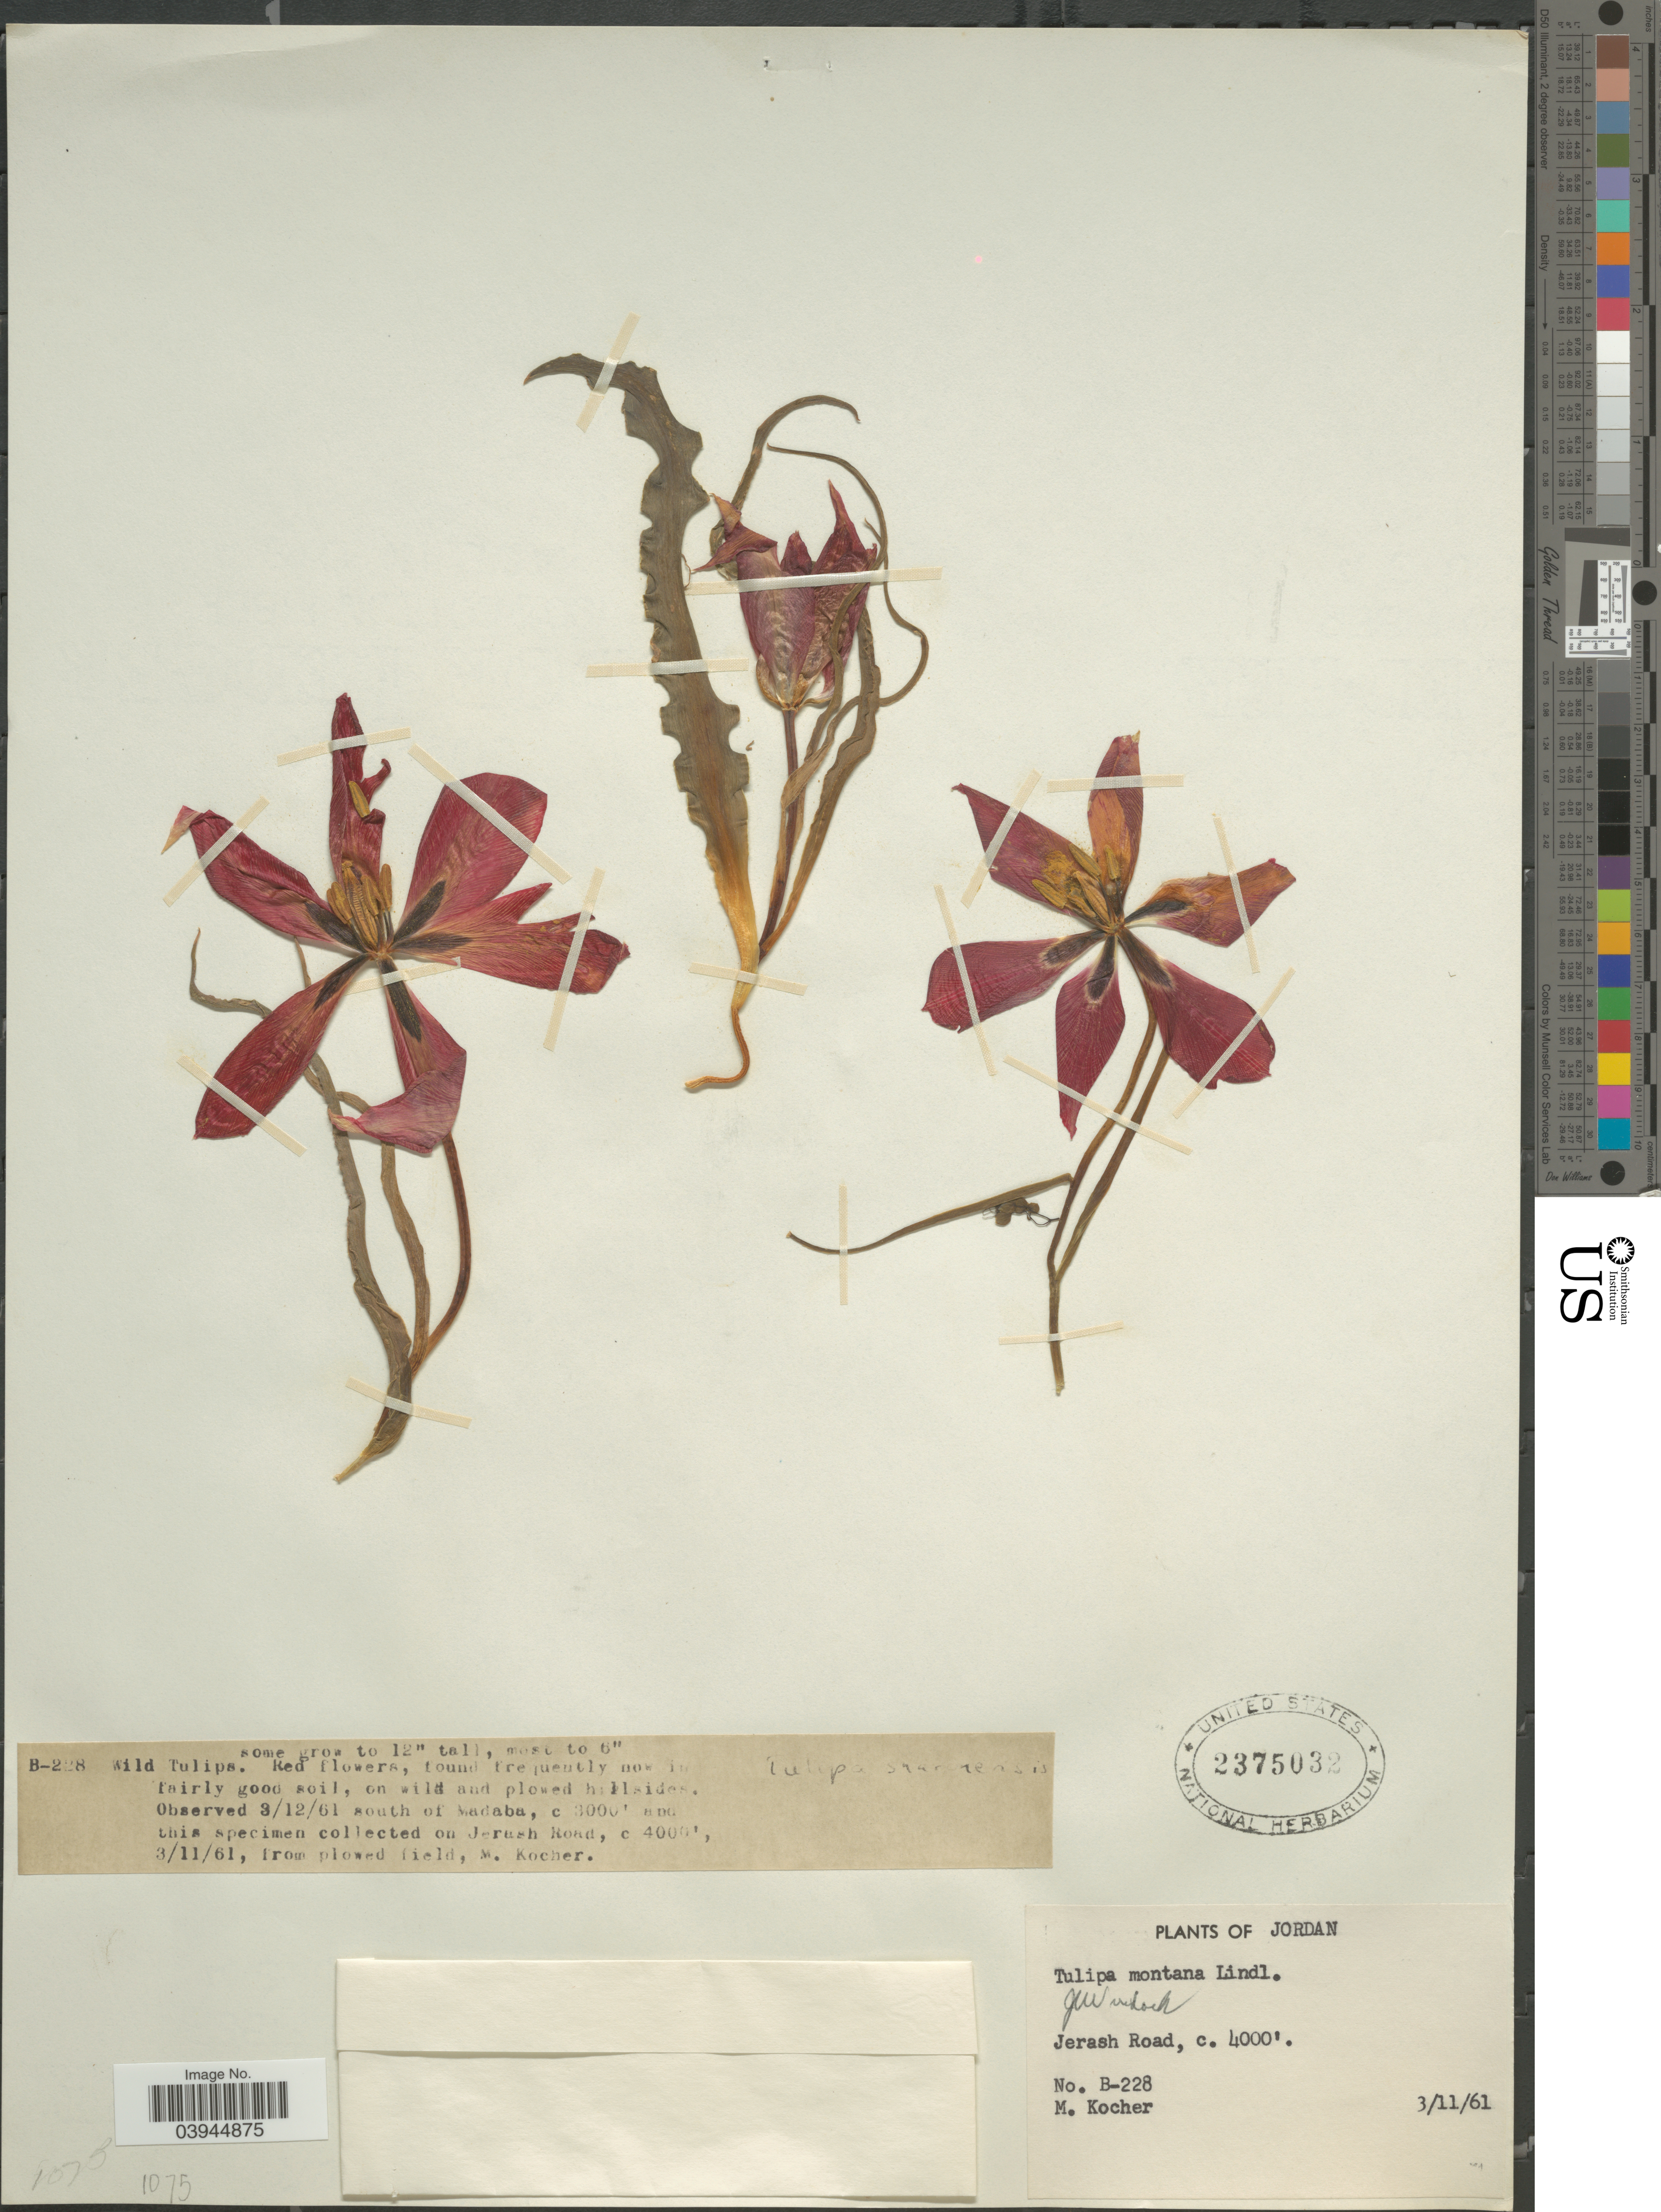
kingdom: Plantae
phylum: Tracheophyta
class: Liliopsida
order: Liliales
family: Liliaceae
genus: Tulipa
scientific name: Tulipa montana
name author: Lindl.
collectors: M. Kocher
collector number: B-288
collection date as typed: Transcribed d/m/y: 3/11/61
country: Jordan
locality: Jerash Road.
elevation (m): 1219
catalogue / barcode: US 2375032